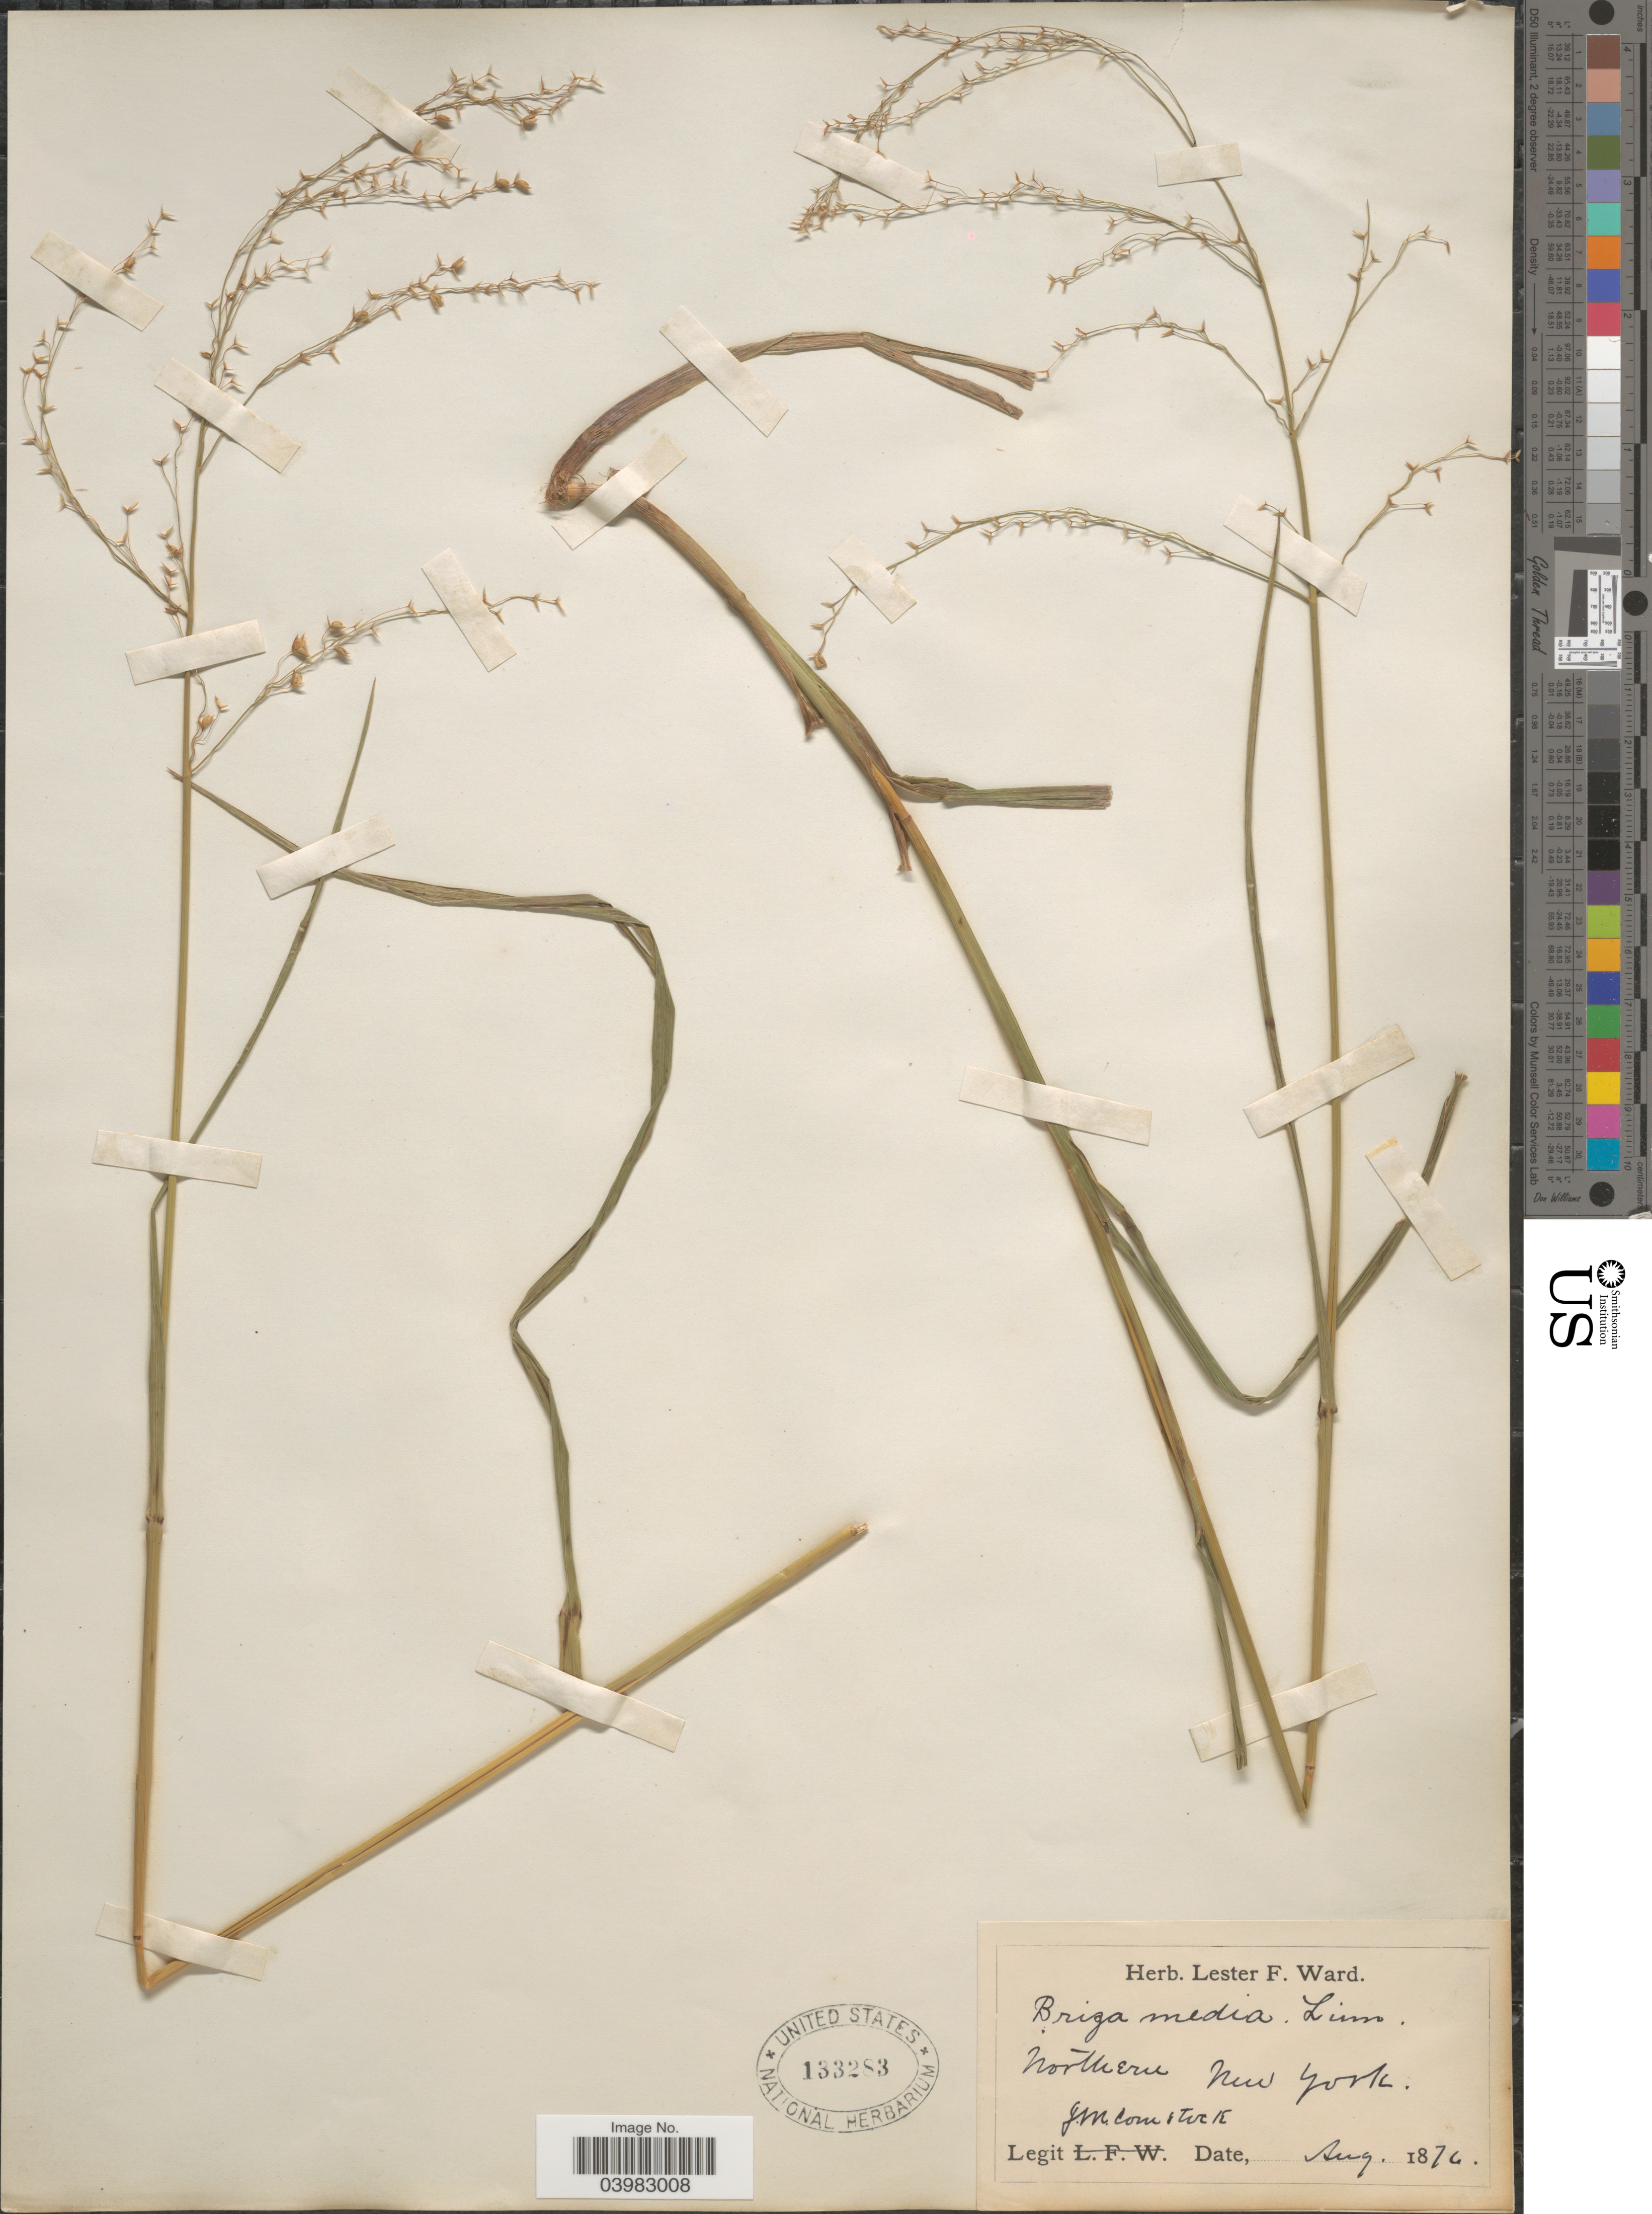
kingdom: Plantae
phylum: Tracheophyta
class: Liliopsida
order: Poales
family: Poaceae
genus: Glyceria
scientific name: Glyceria canadensis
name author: (Michx.) Trin.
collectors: J. Comstock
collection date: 1876-08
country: United States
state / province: New York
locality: Northern New York.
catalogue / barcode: US 133283